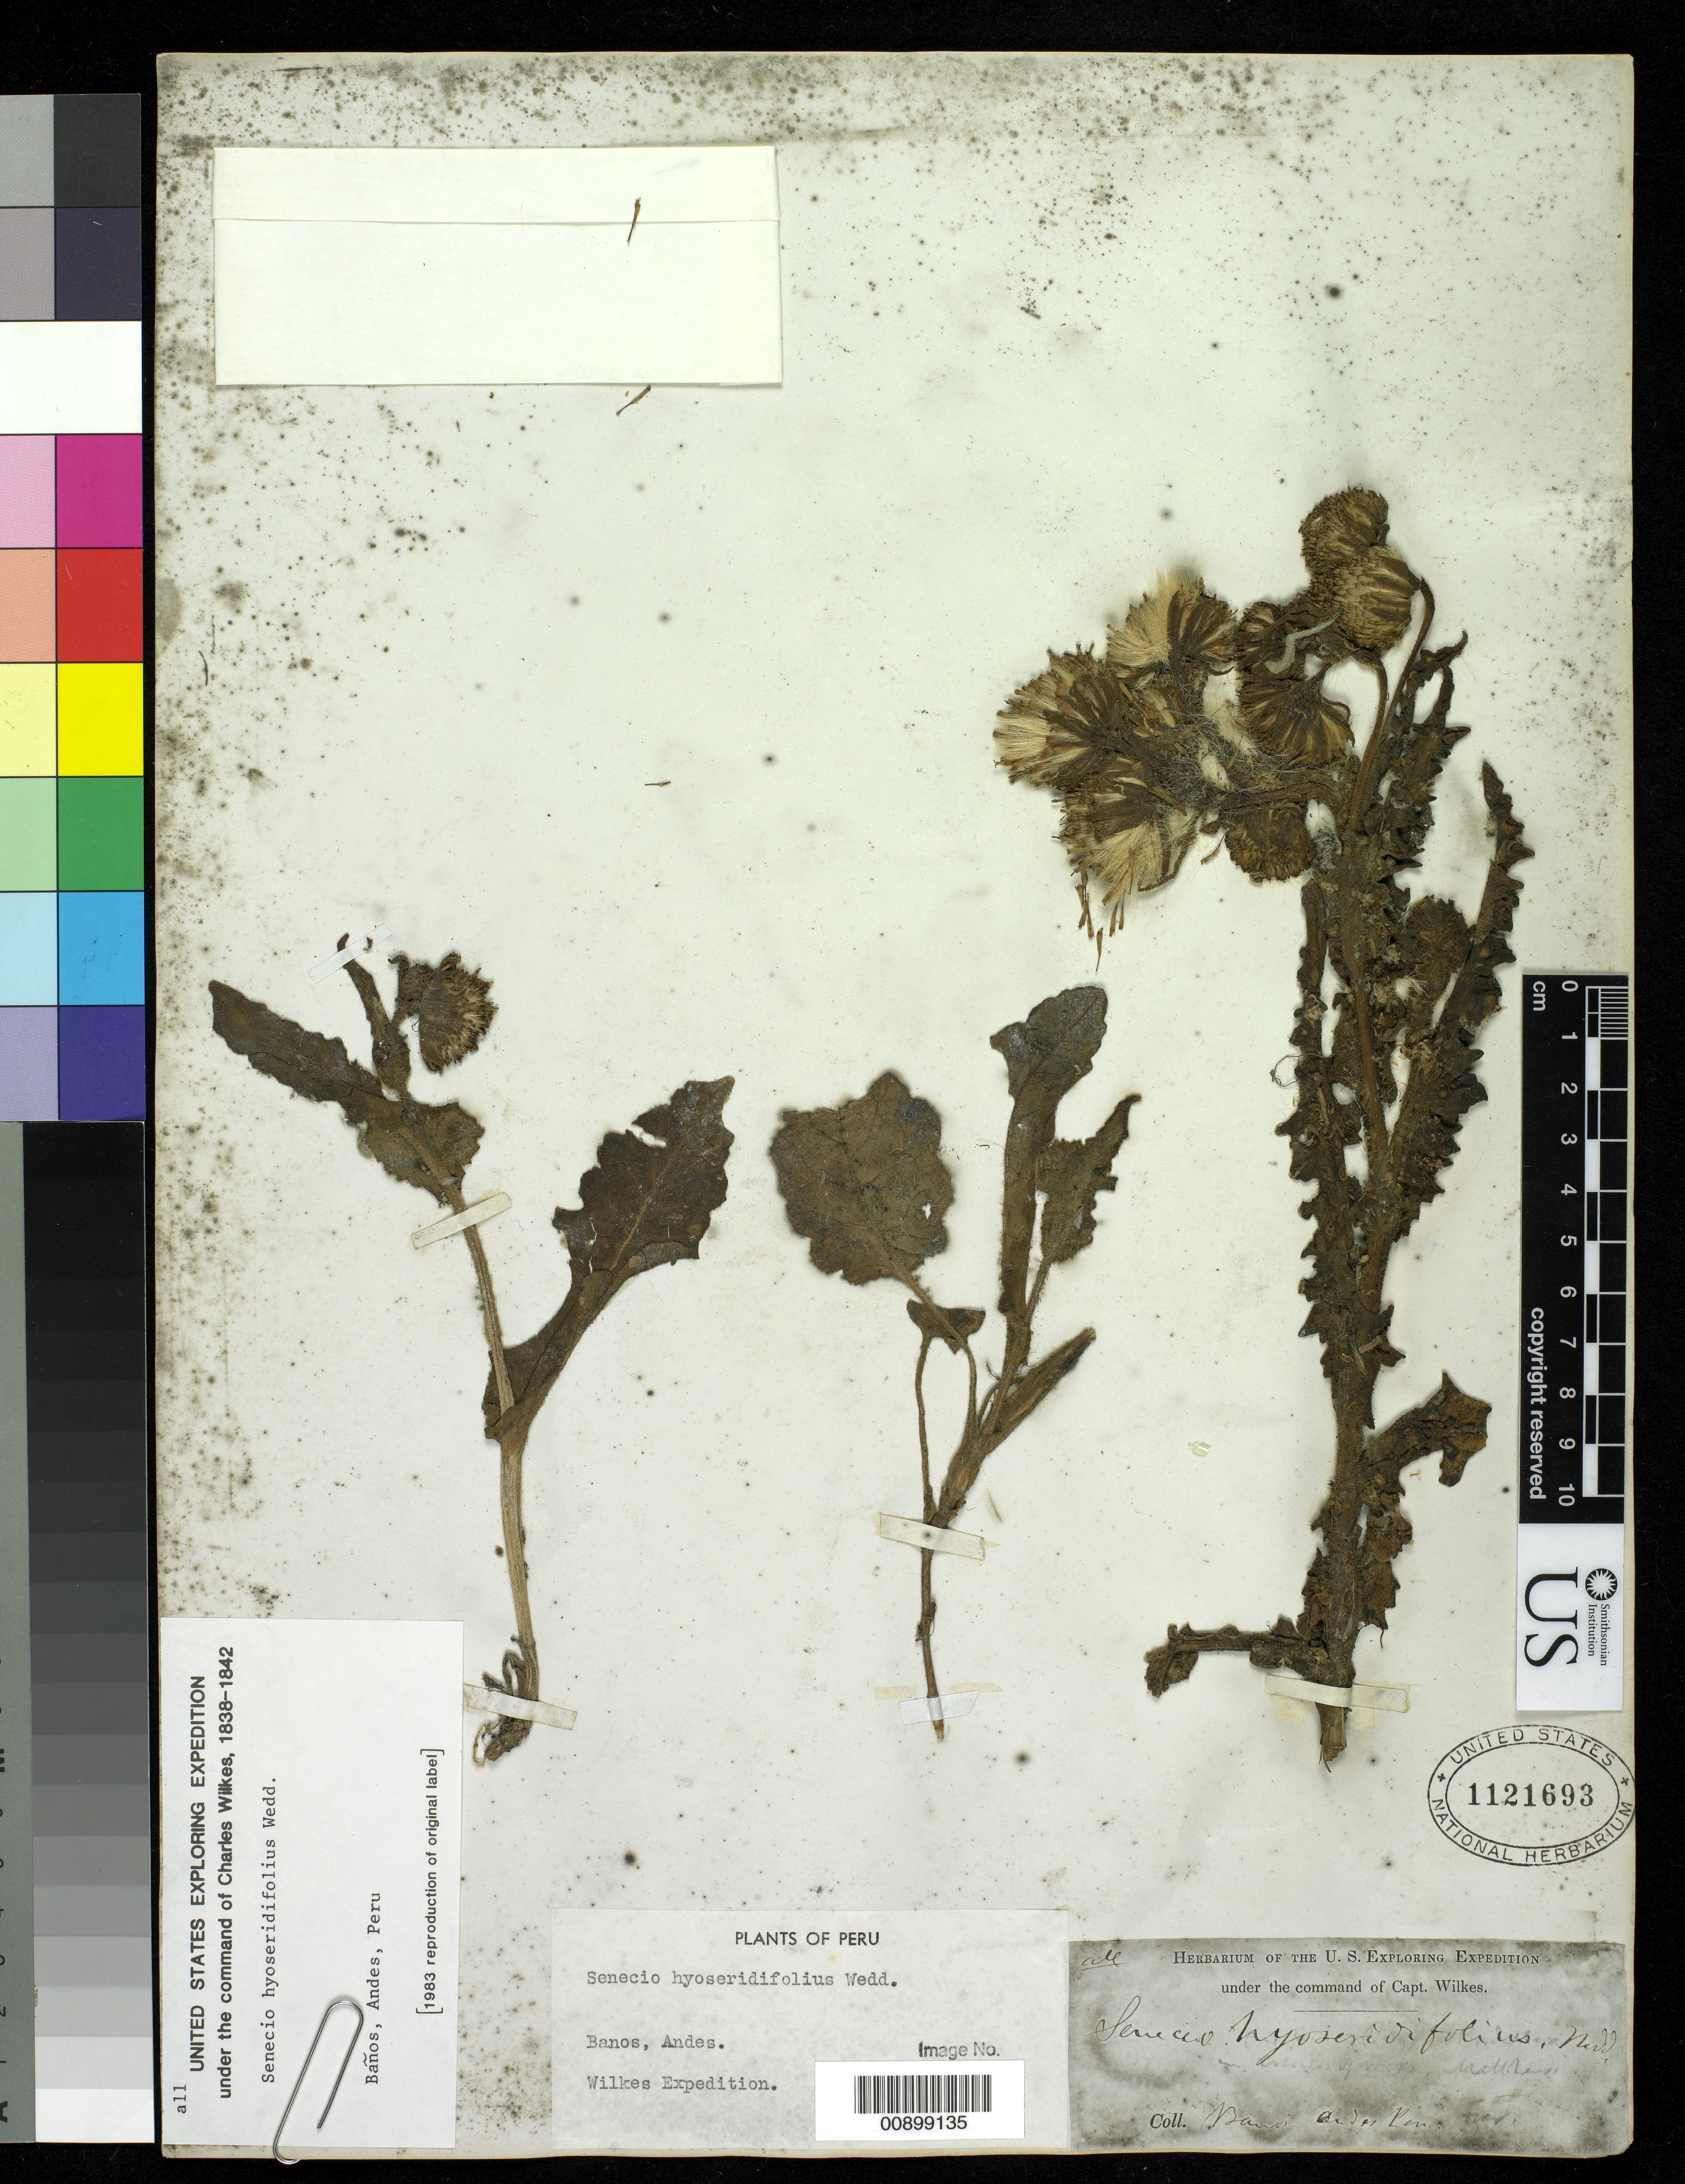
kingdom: Plantae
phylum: Tracheophyta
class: Magnoliopsida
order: Asterales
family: Asteraceae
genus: Senecio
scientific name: Senecio hyoseridifolius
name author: Wedd.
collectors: Wilkes Explor. Exped.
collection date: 1838/1842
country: Peru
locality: Banos Andes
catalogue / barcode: US 1121693